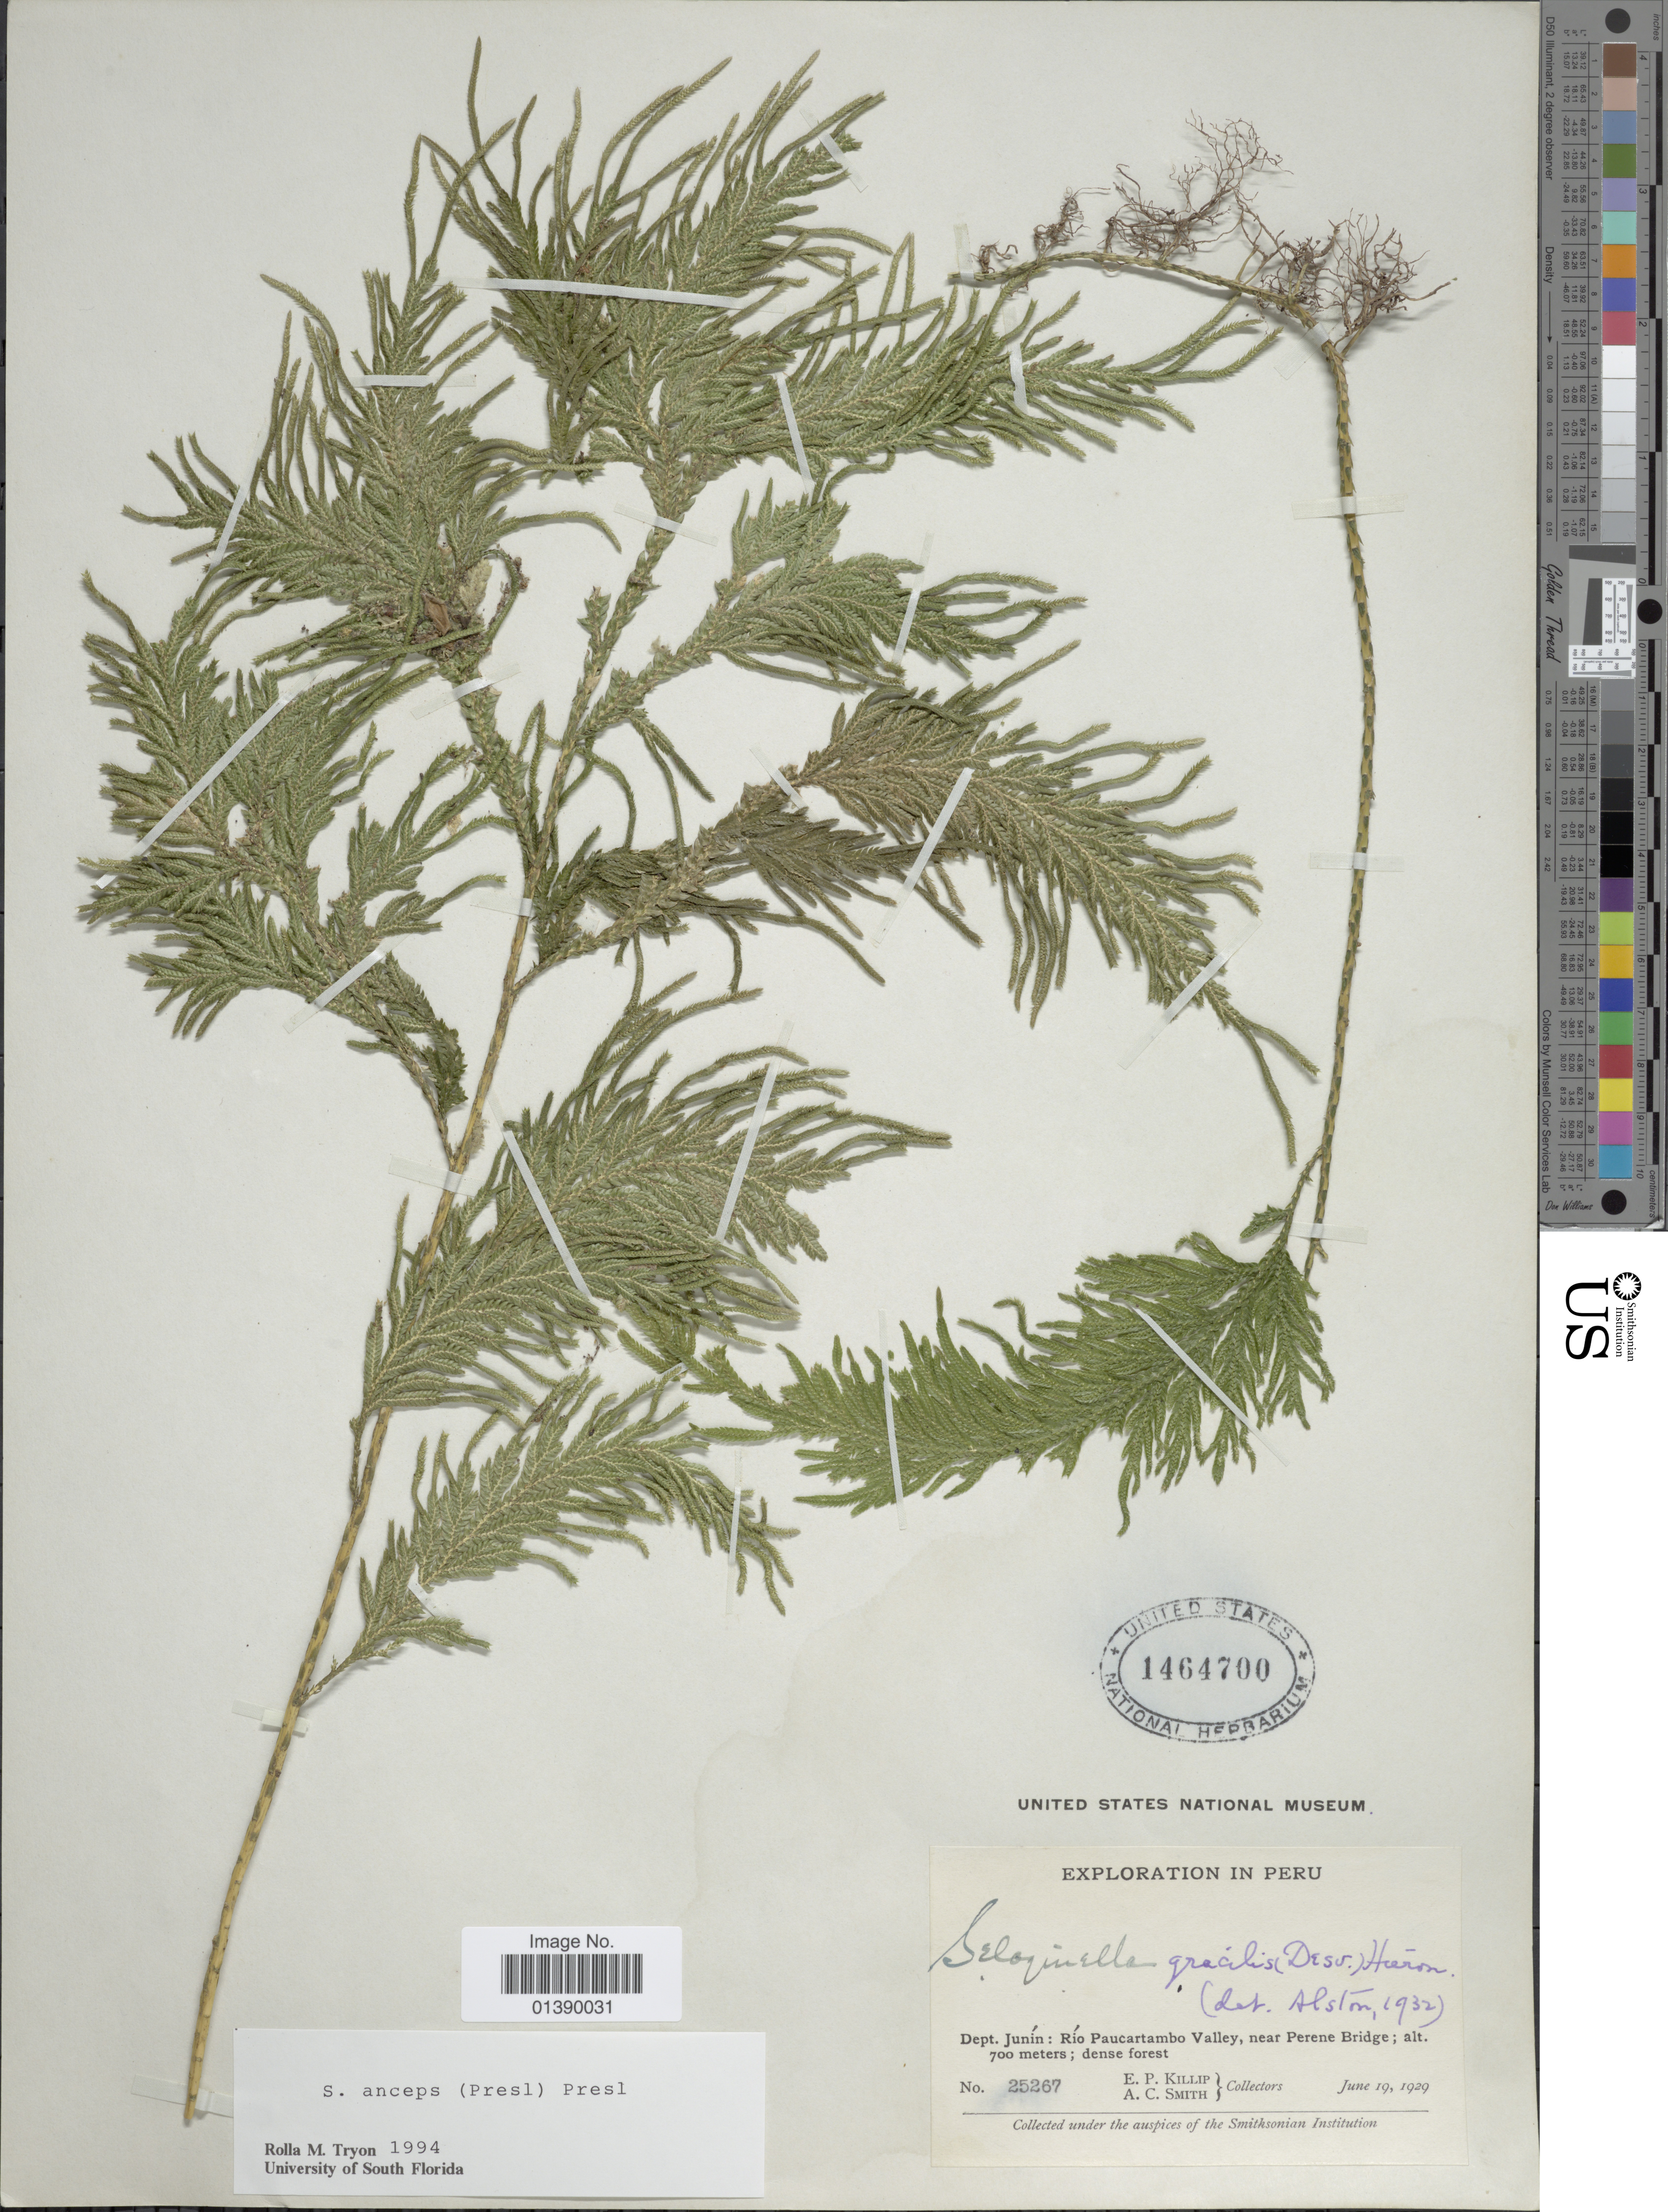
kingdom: Plantae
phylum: Tracheophyta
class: Lycopodiopsida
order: Selaginellales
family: Selaginellaceae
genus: Selaginella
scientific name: Selaginella anceps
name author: (C. Presl)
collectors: E. P. Killip & A. C. Smith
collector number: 25267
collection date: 1929-06-19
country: Peru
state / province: Junín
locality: Río Paucartambo Valley, near Perene Bridge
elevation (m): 700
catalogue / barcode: US 1464700